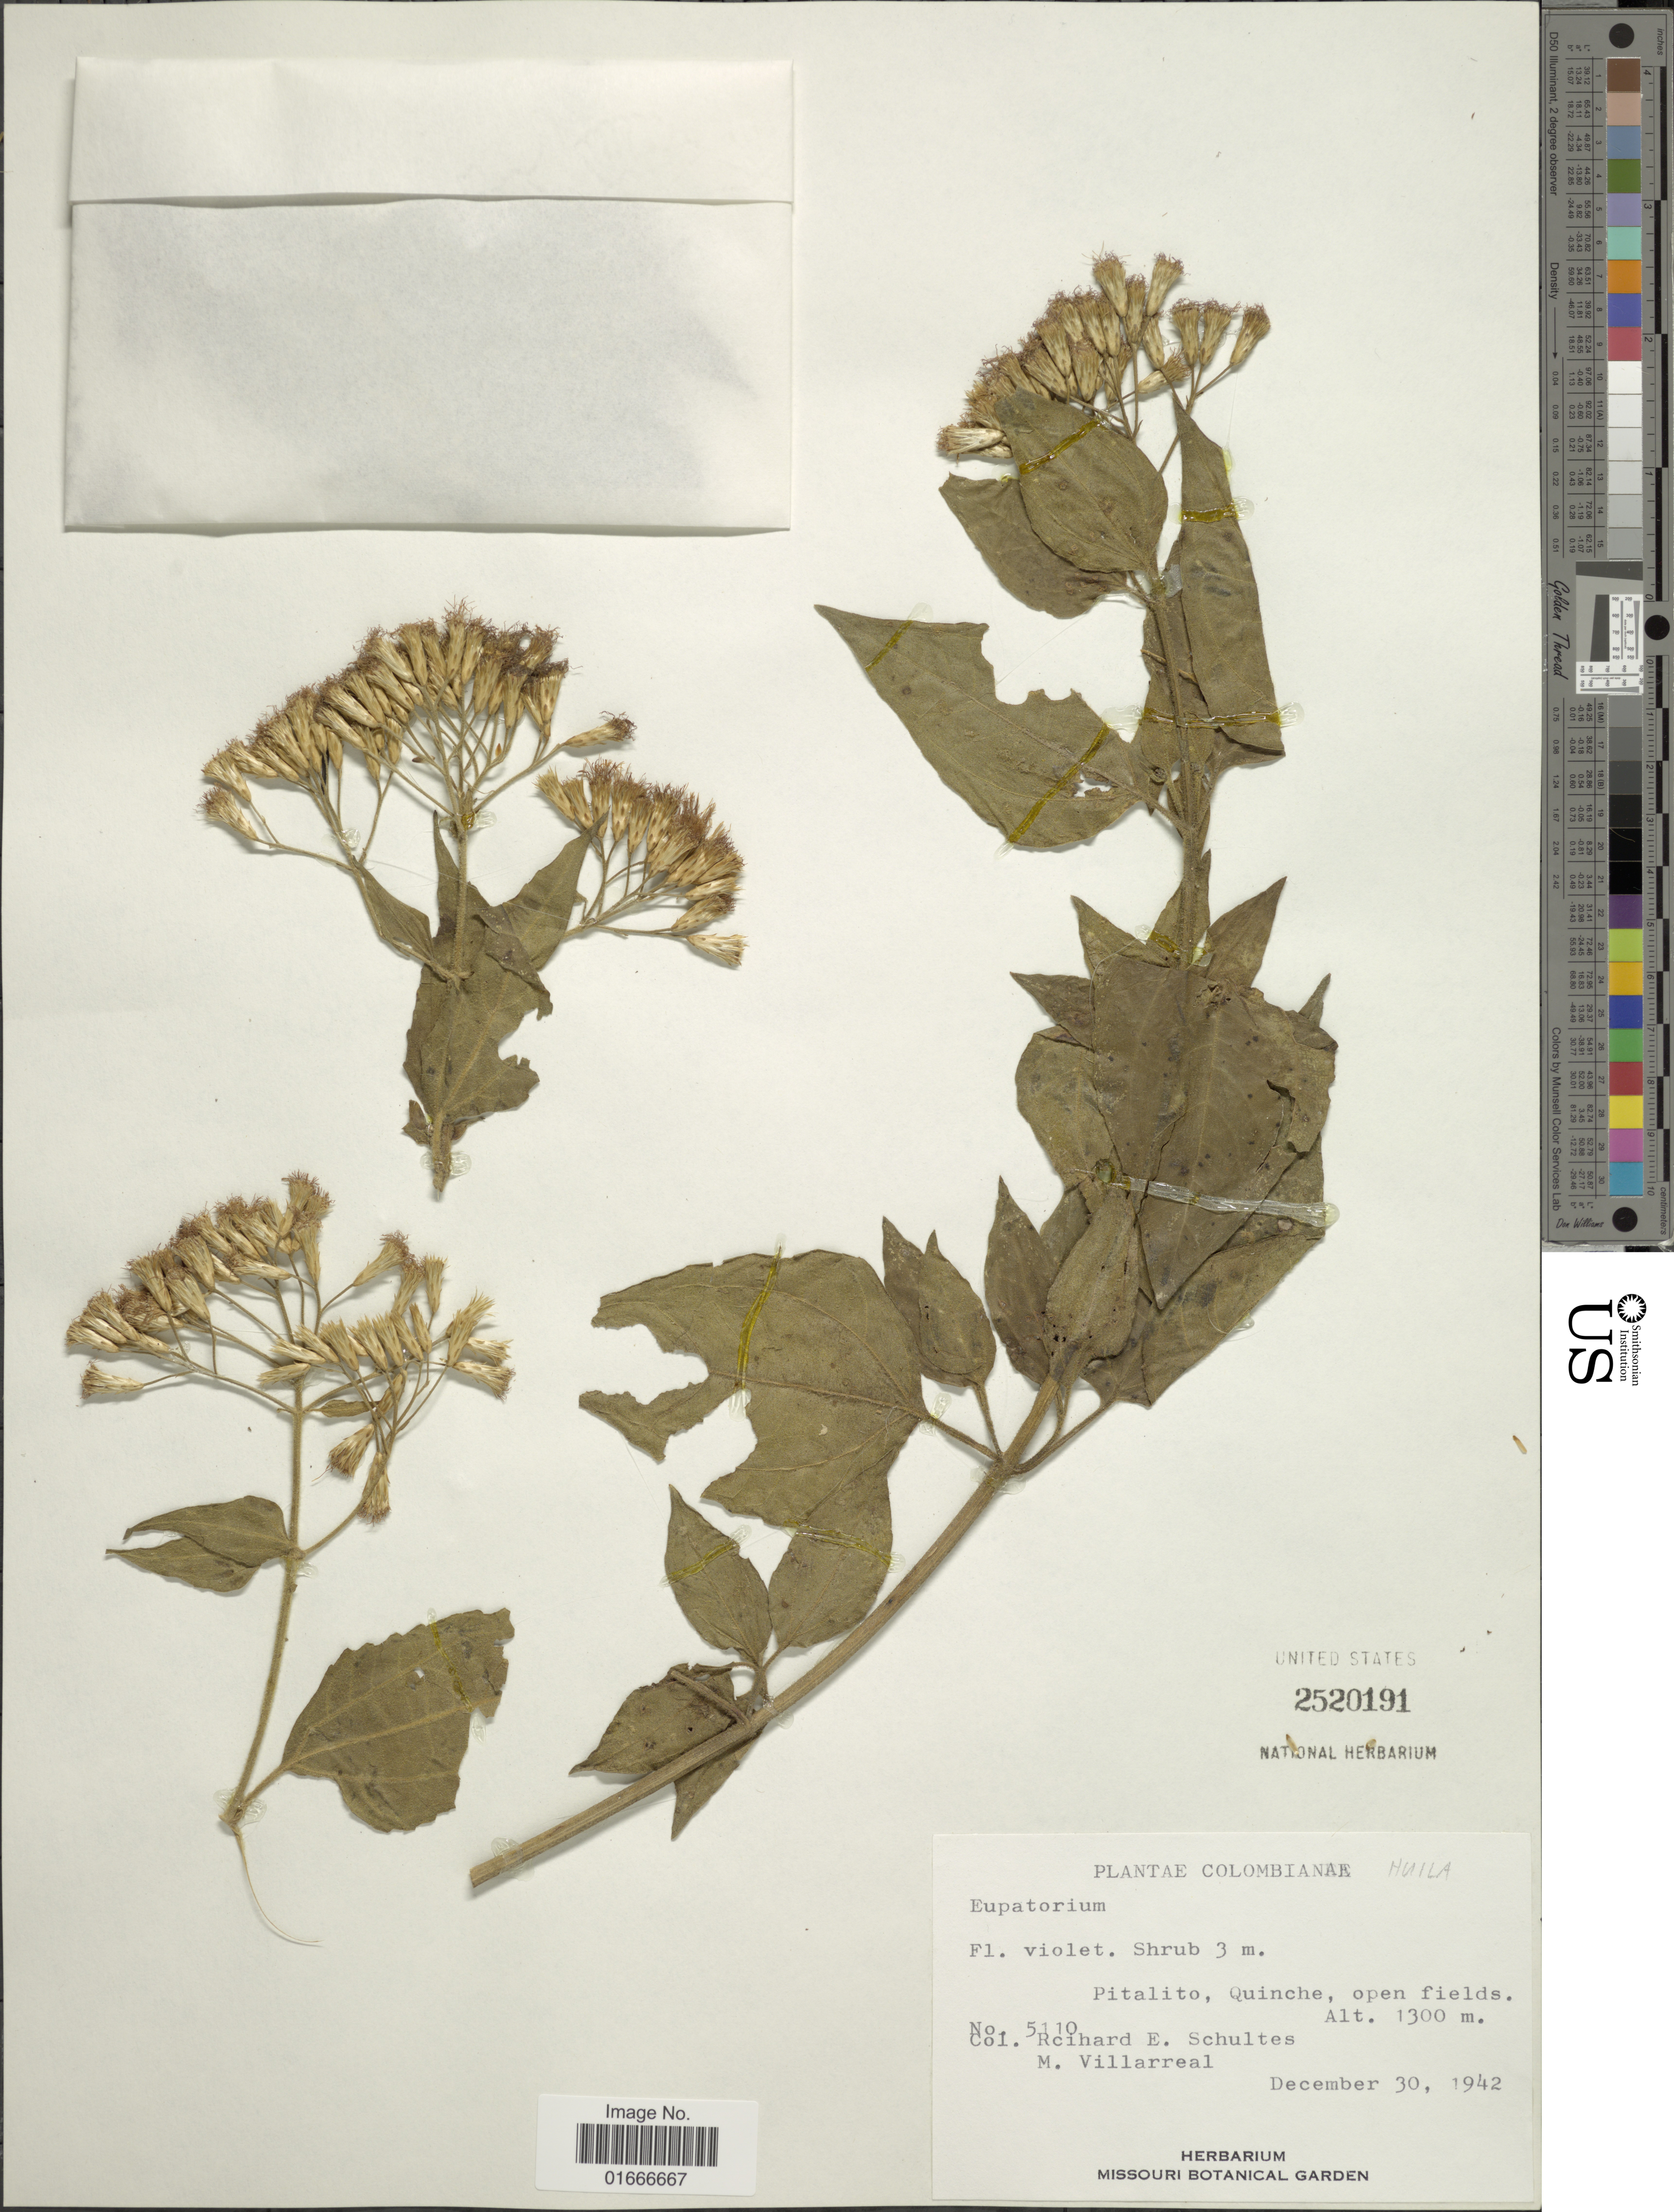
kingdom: Plantae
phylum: Tracheophyta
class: Magnoliopsida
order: Asterales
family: Asteraceae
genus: Chromolaena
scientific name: Chromolaena odorata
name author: (L.) R.M. King & H. Rob.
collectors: R. E. Schultes & M. Villarreal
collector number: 5110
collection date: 1942-12-30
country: Colombia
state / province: Huila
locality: Pitalito, Quinche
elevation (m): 1300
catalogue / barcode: US 2520191